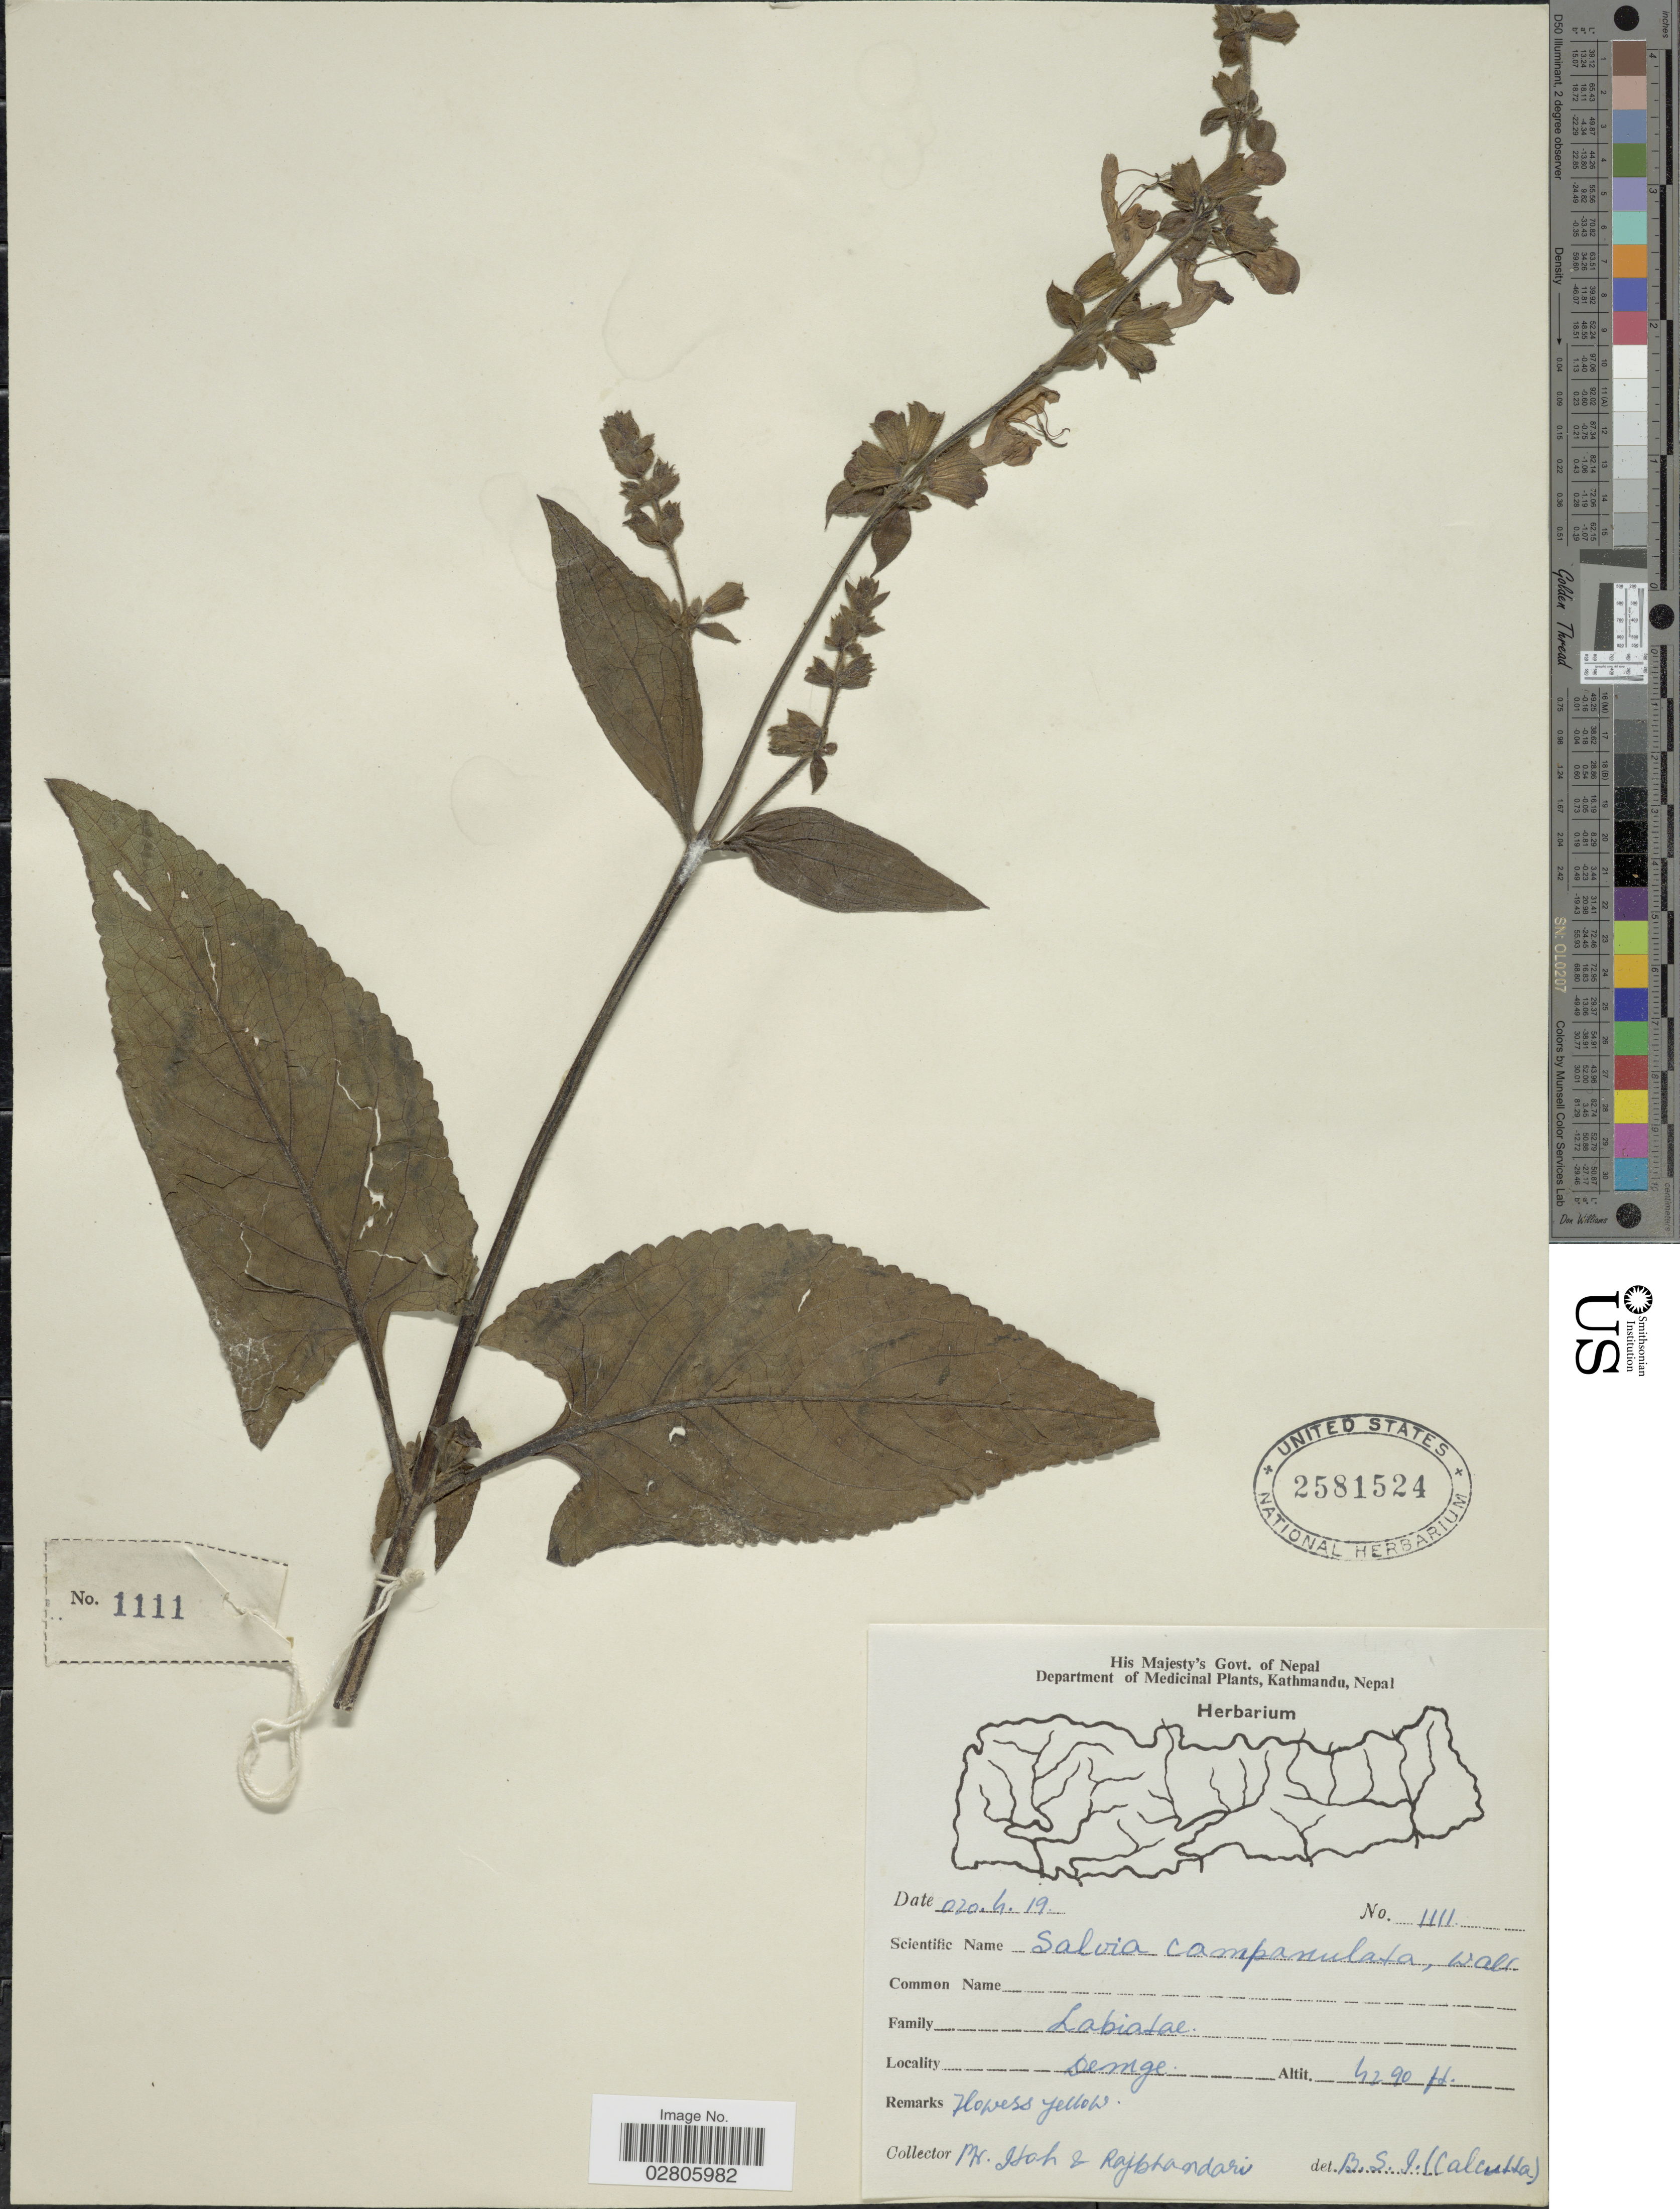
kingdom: Plantae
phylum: Tracheophyta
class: Magnoliopsida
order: Lamiales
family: Lamiaceae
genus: Salvia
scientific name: Salvia campanulata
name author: Wall. ex Benth.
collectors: -. Itoh & Rajbhandari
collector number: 1111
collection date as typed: Transcribed d/m/y: 20/4/19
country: Nepal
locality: Demge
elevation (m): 1308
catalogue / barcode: US 2581524